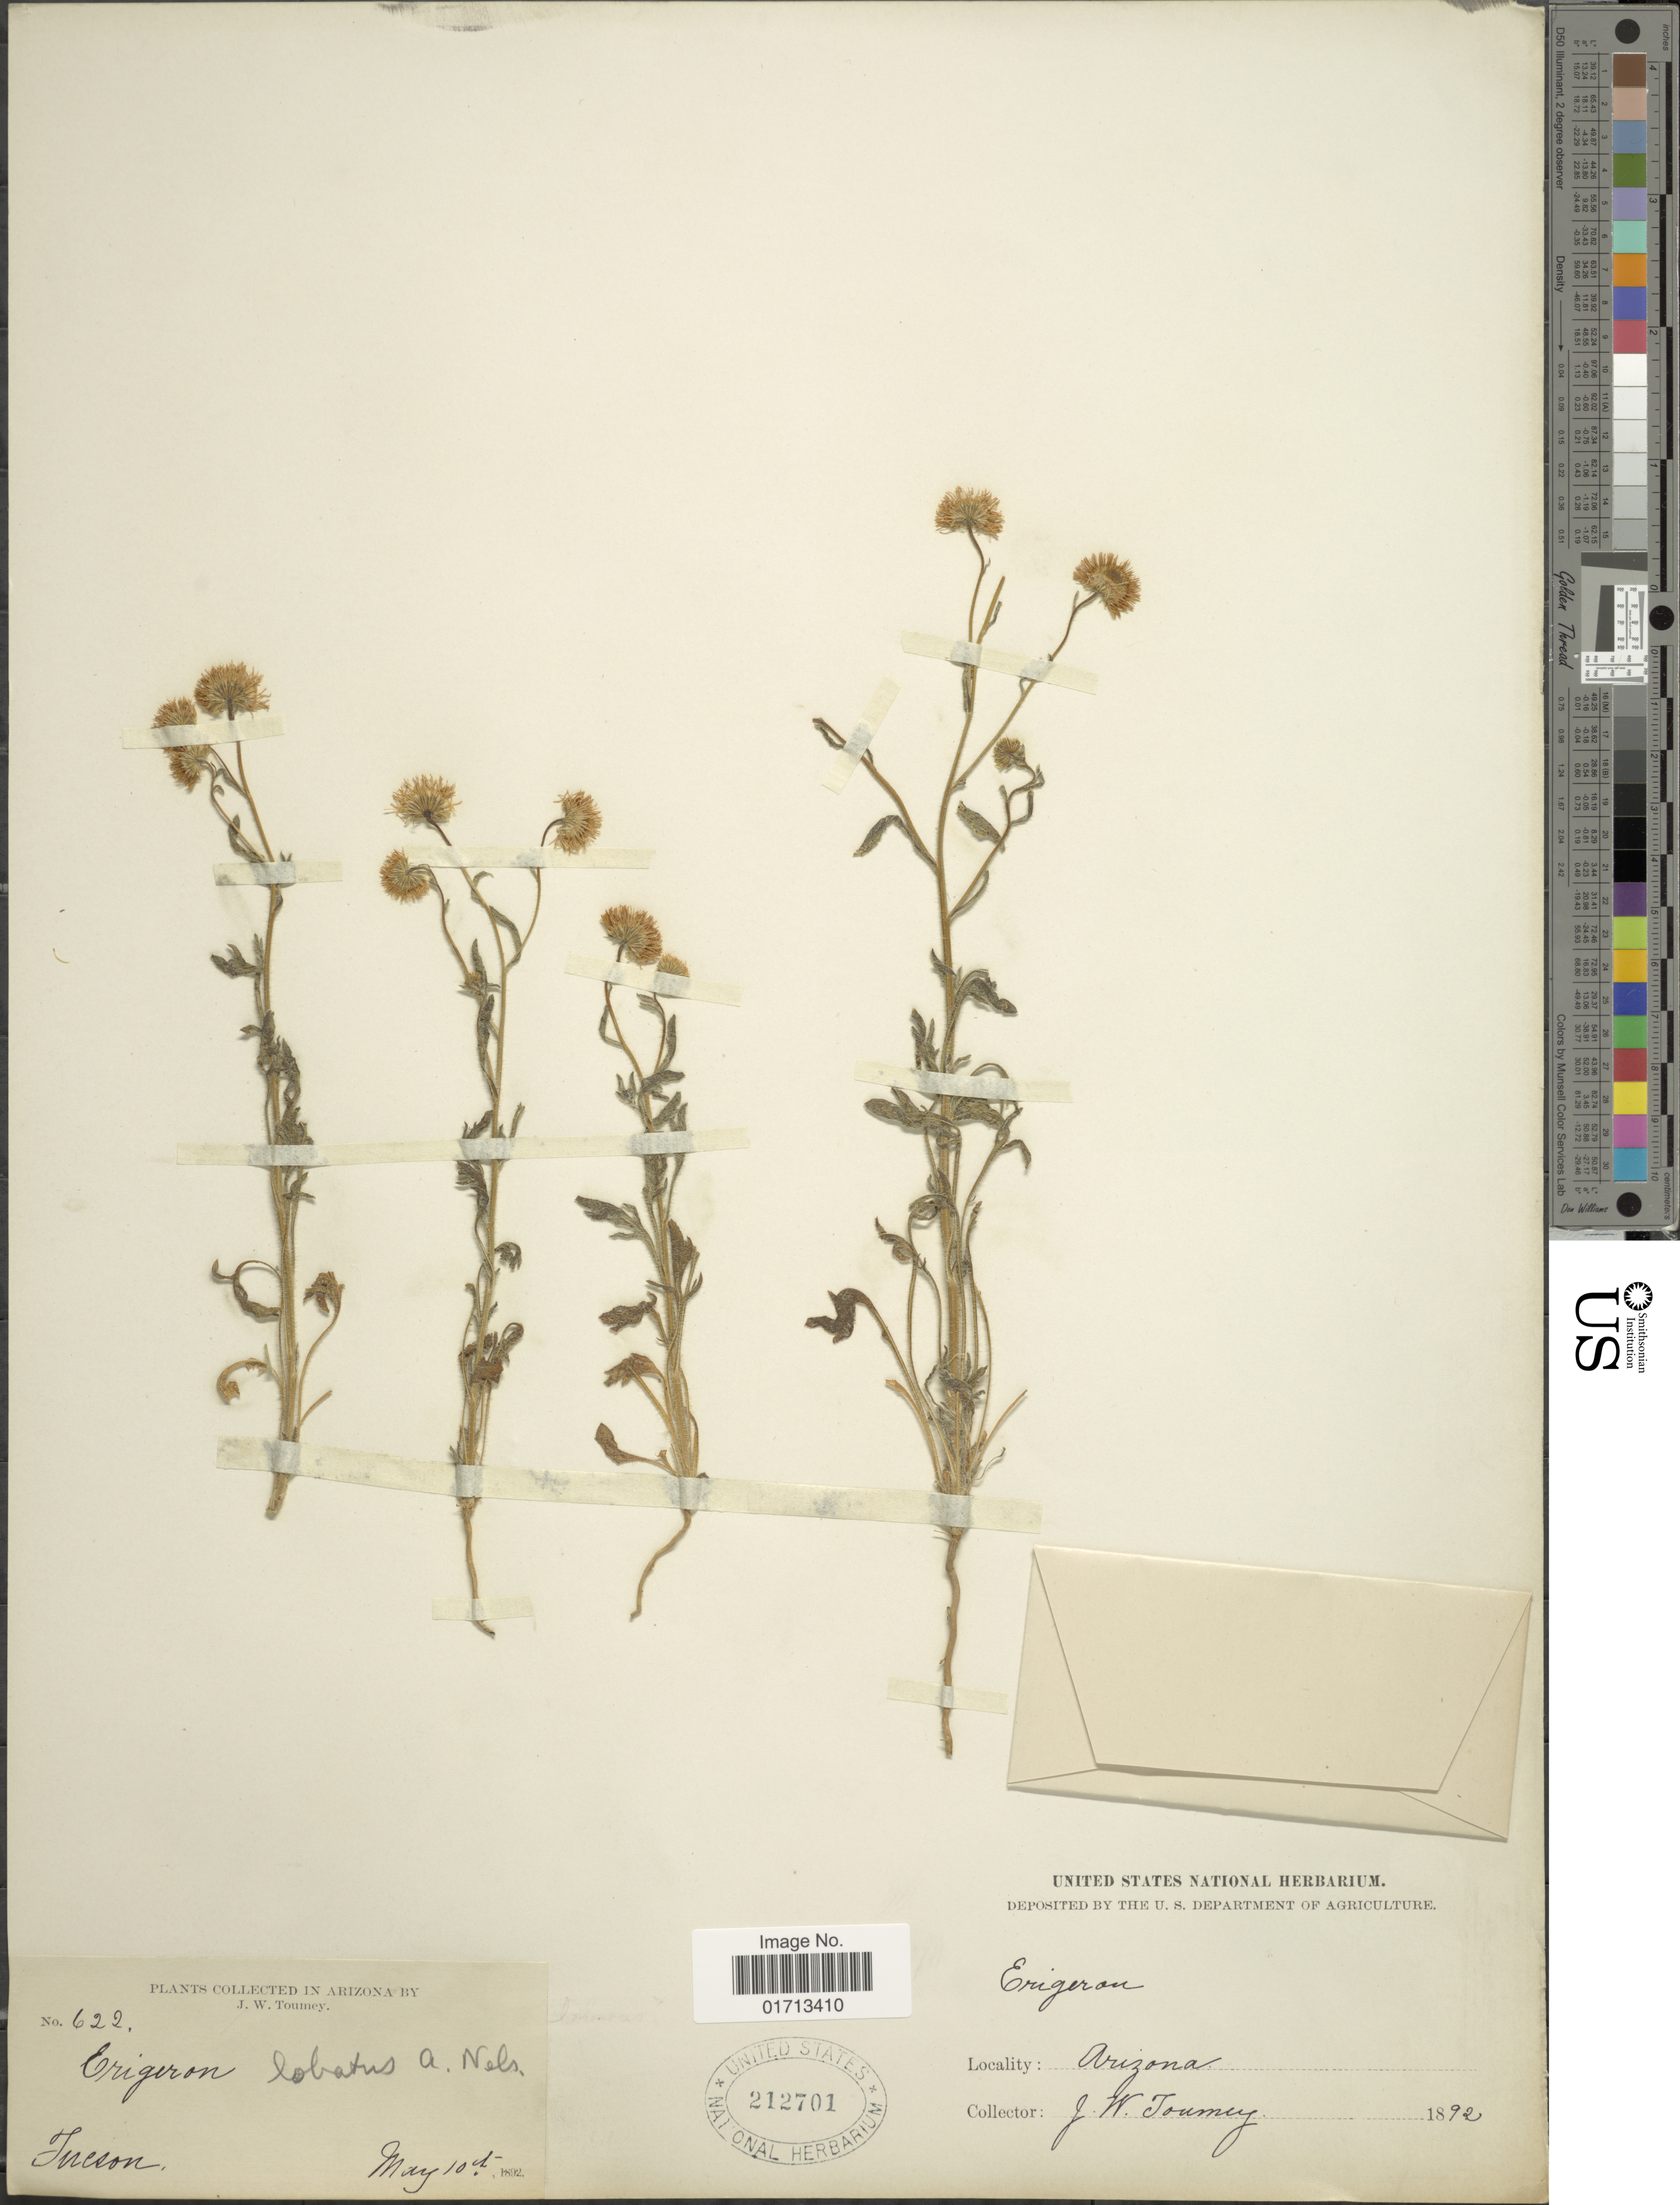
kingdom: Plantae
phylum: Tracheophyta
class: Magnoliopsida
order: Asterales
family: Asteraceae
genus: Erigeron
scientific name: Erigeron lobatus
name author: A. Nelson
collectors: J. Tourney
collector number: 622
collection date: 1892-05-10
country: United States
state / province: Arizona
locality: Tucson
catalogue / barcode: US 212701